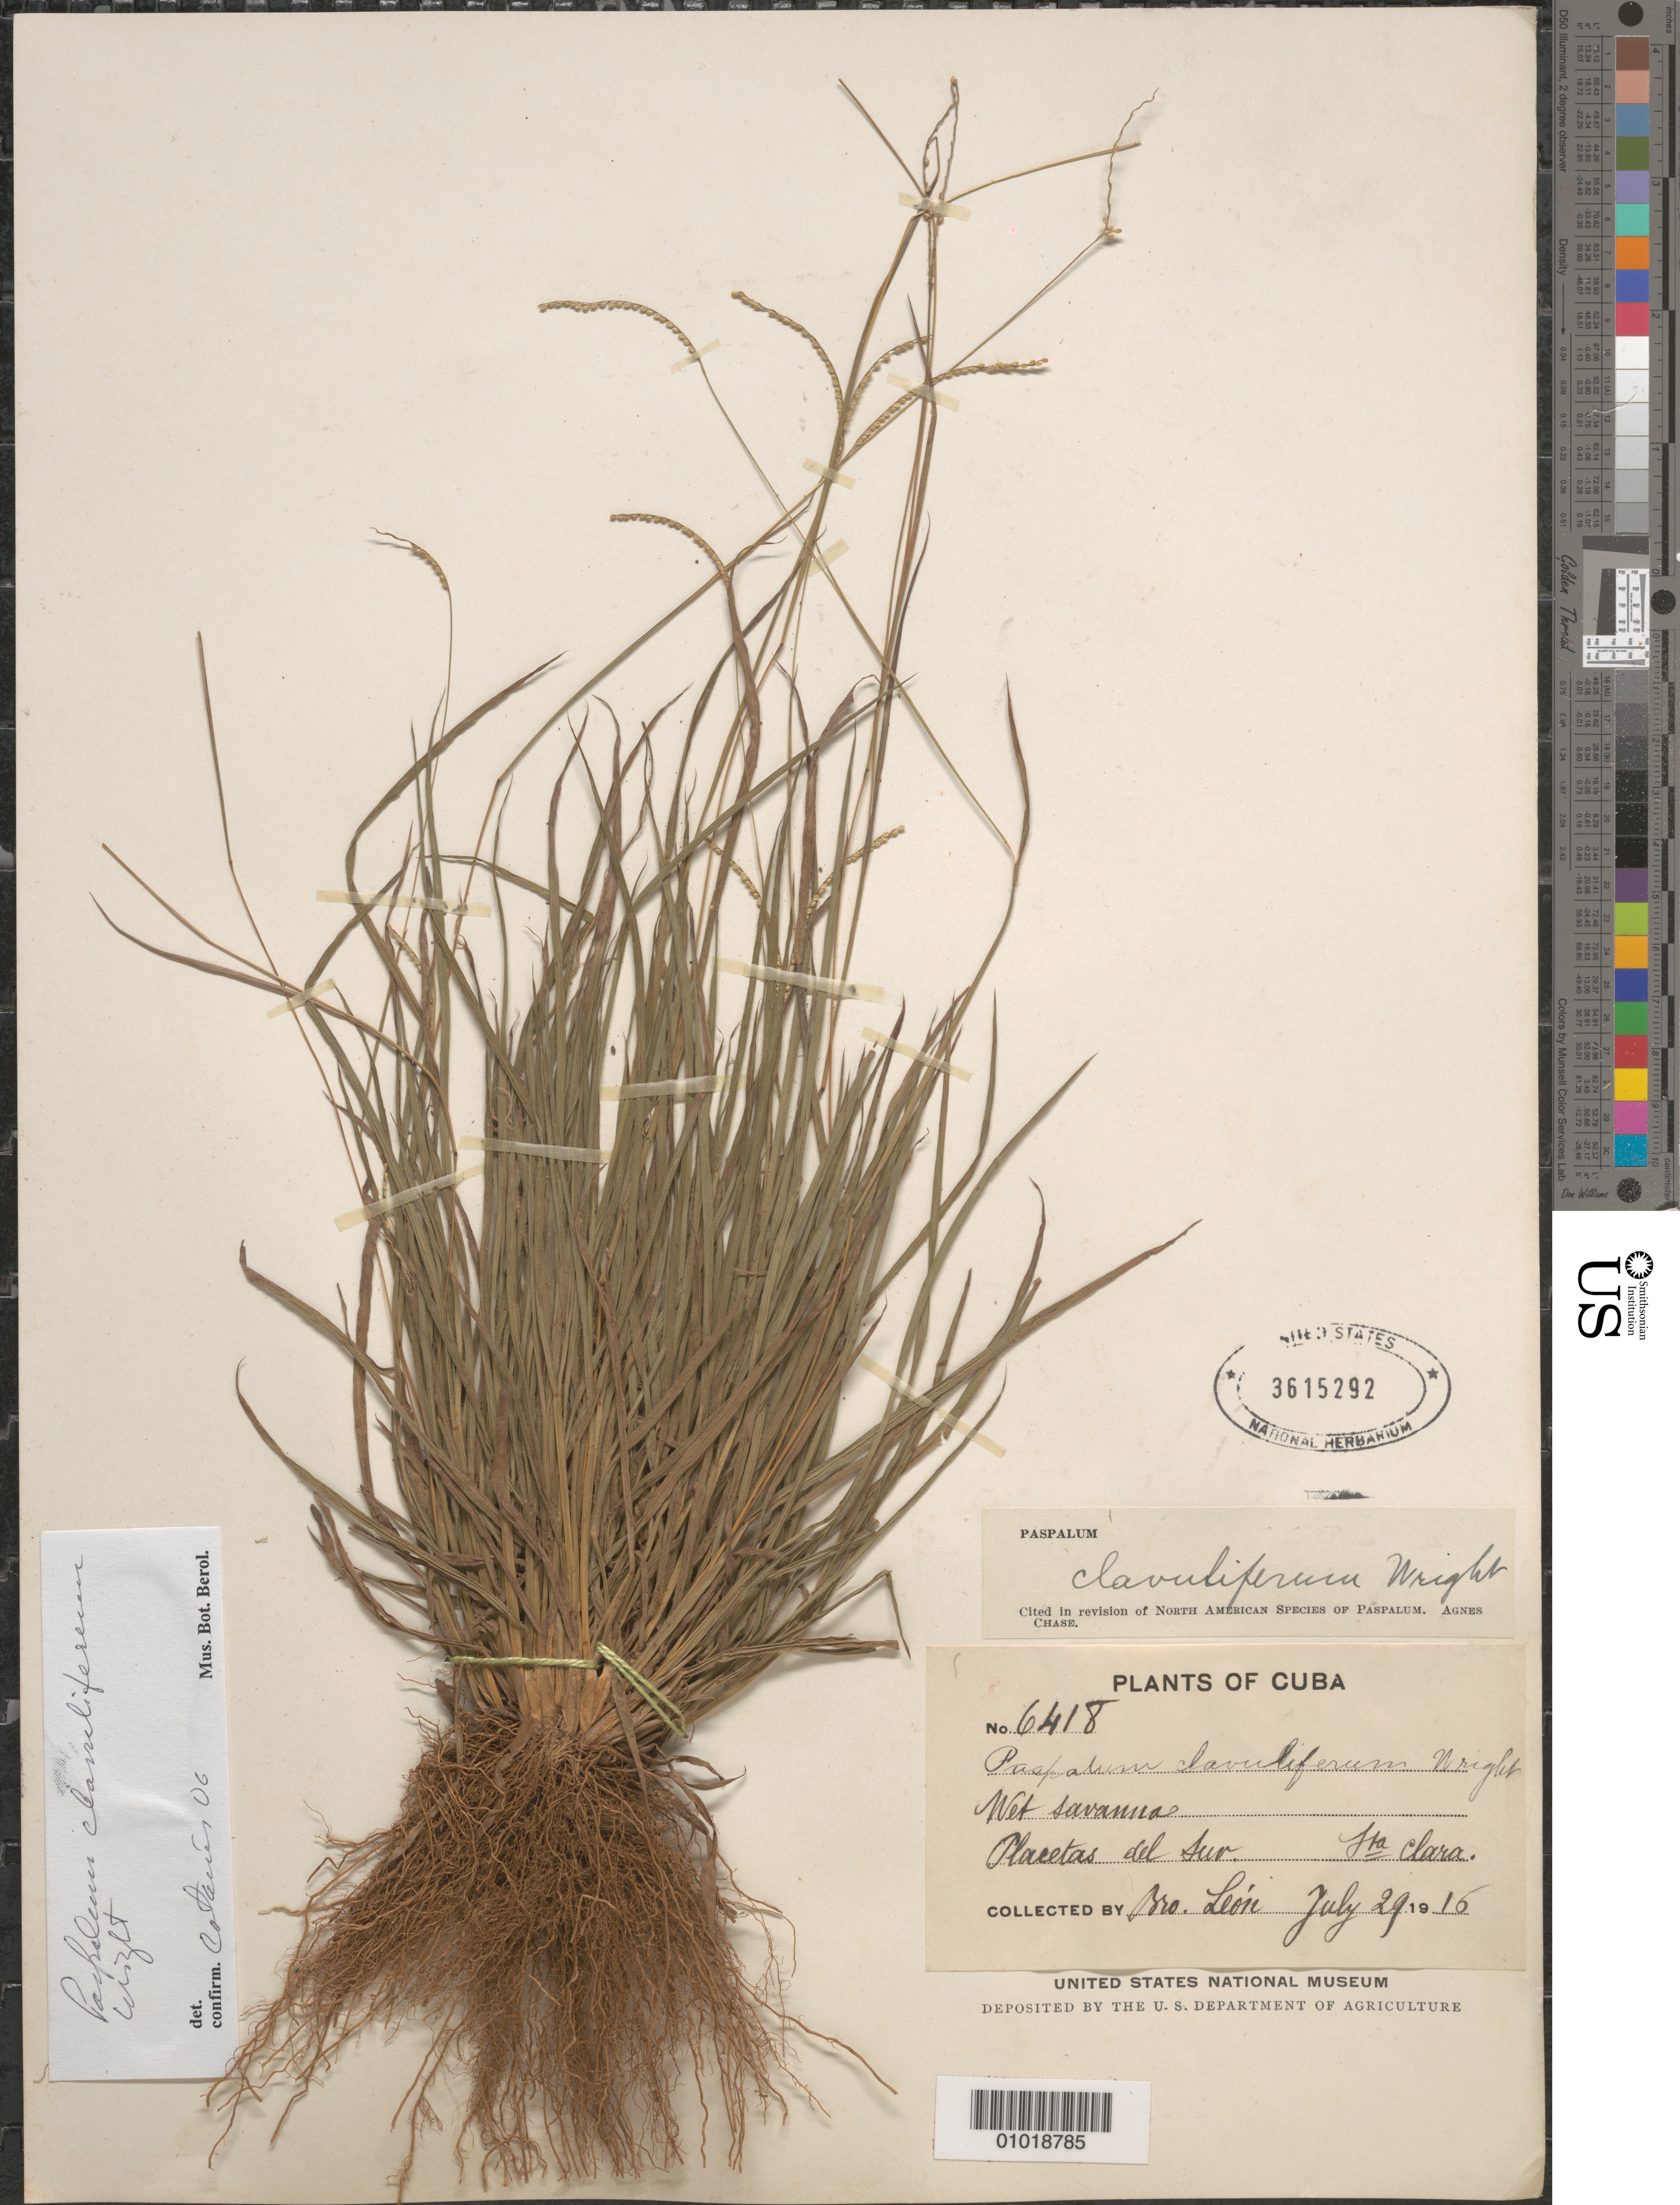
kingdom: Plantae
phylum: Tracheophyta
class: Liliopsida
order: Poales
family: Poaceae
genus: Paspalum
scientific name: Paspalum clavuliferum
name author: C. Wright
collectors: Bro. León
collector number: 6418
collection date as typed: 29 Jul 1916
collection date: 1916-07-29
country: Cuba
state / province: Villa Clara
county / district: Santa Clara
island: Cuba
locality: Placetas del Sur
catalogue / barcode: US 3615292